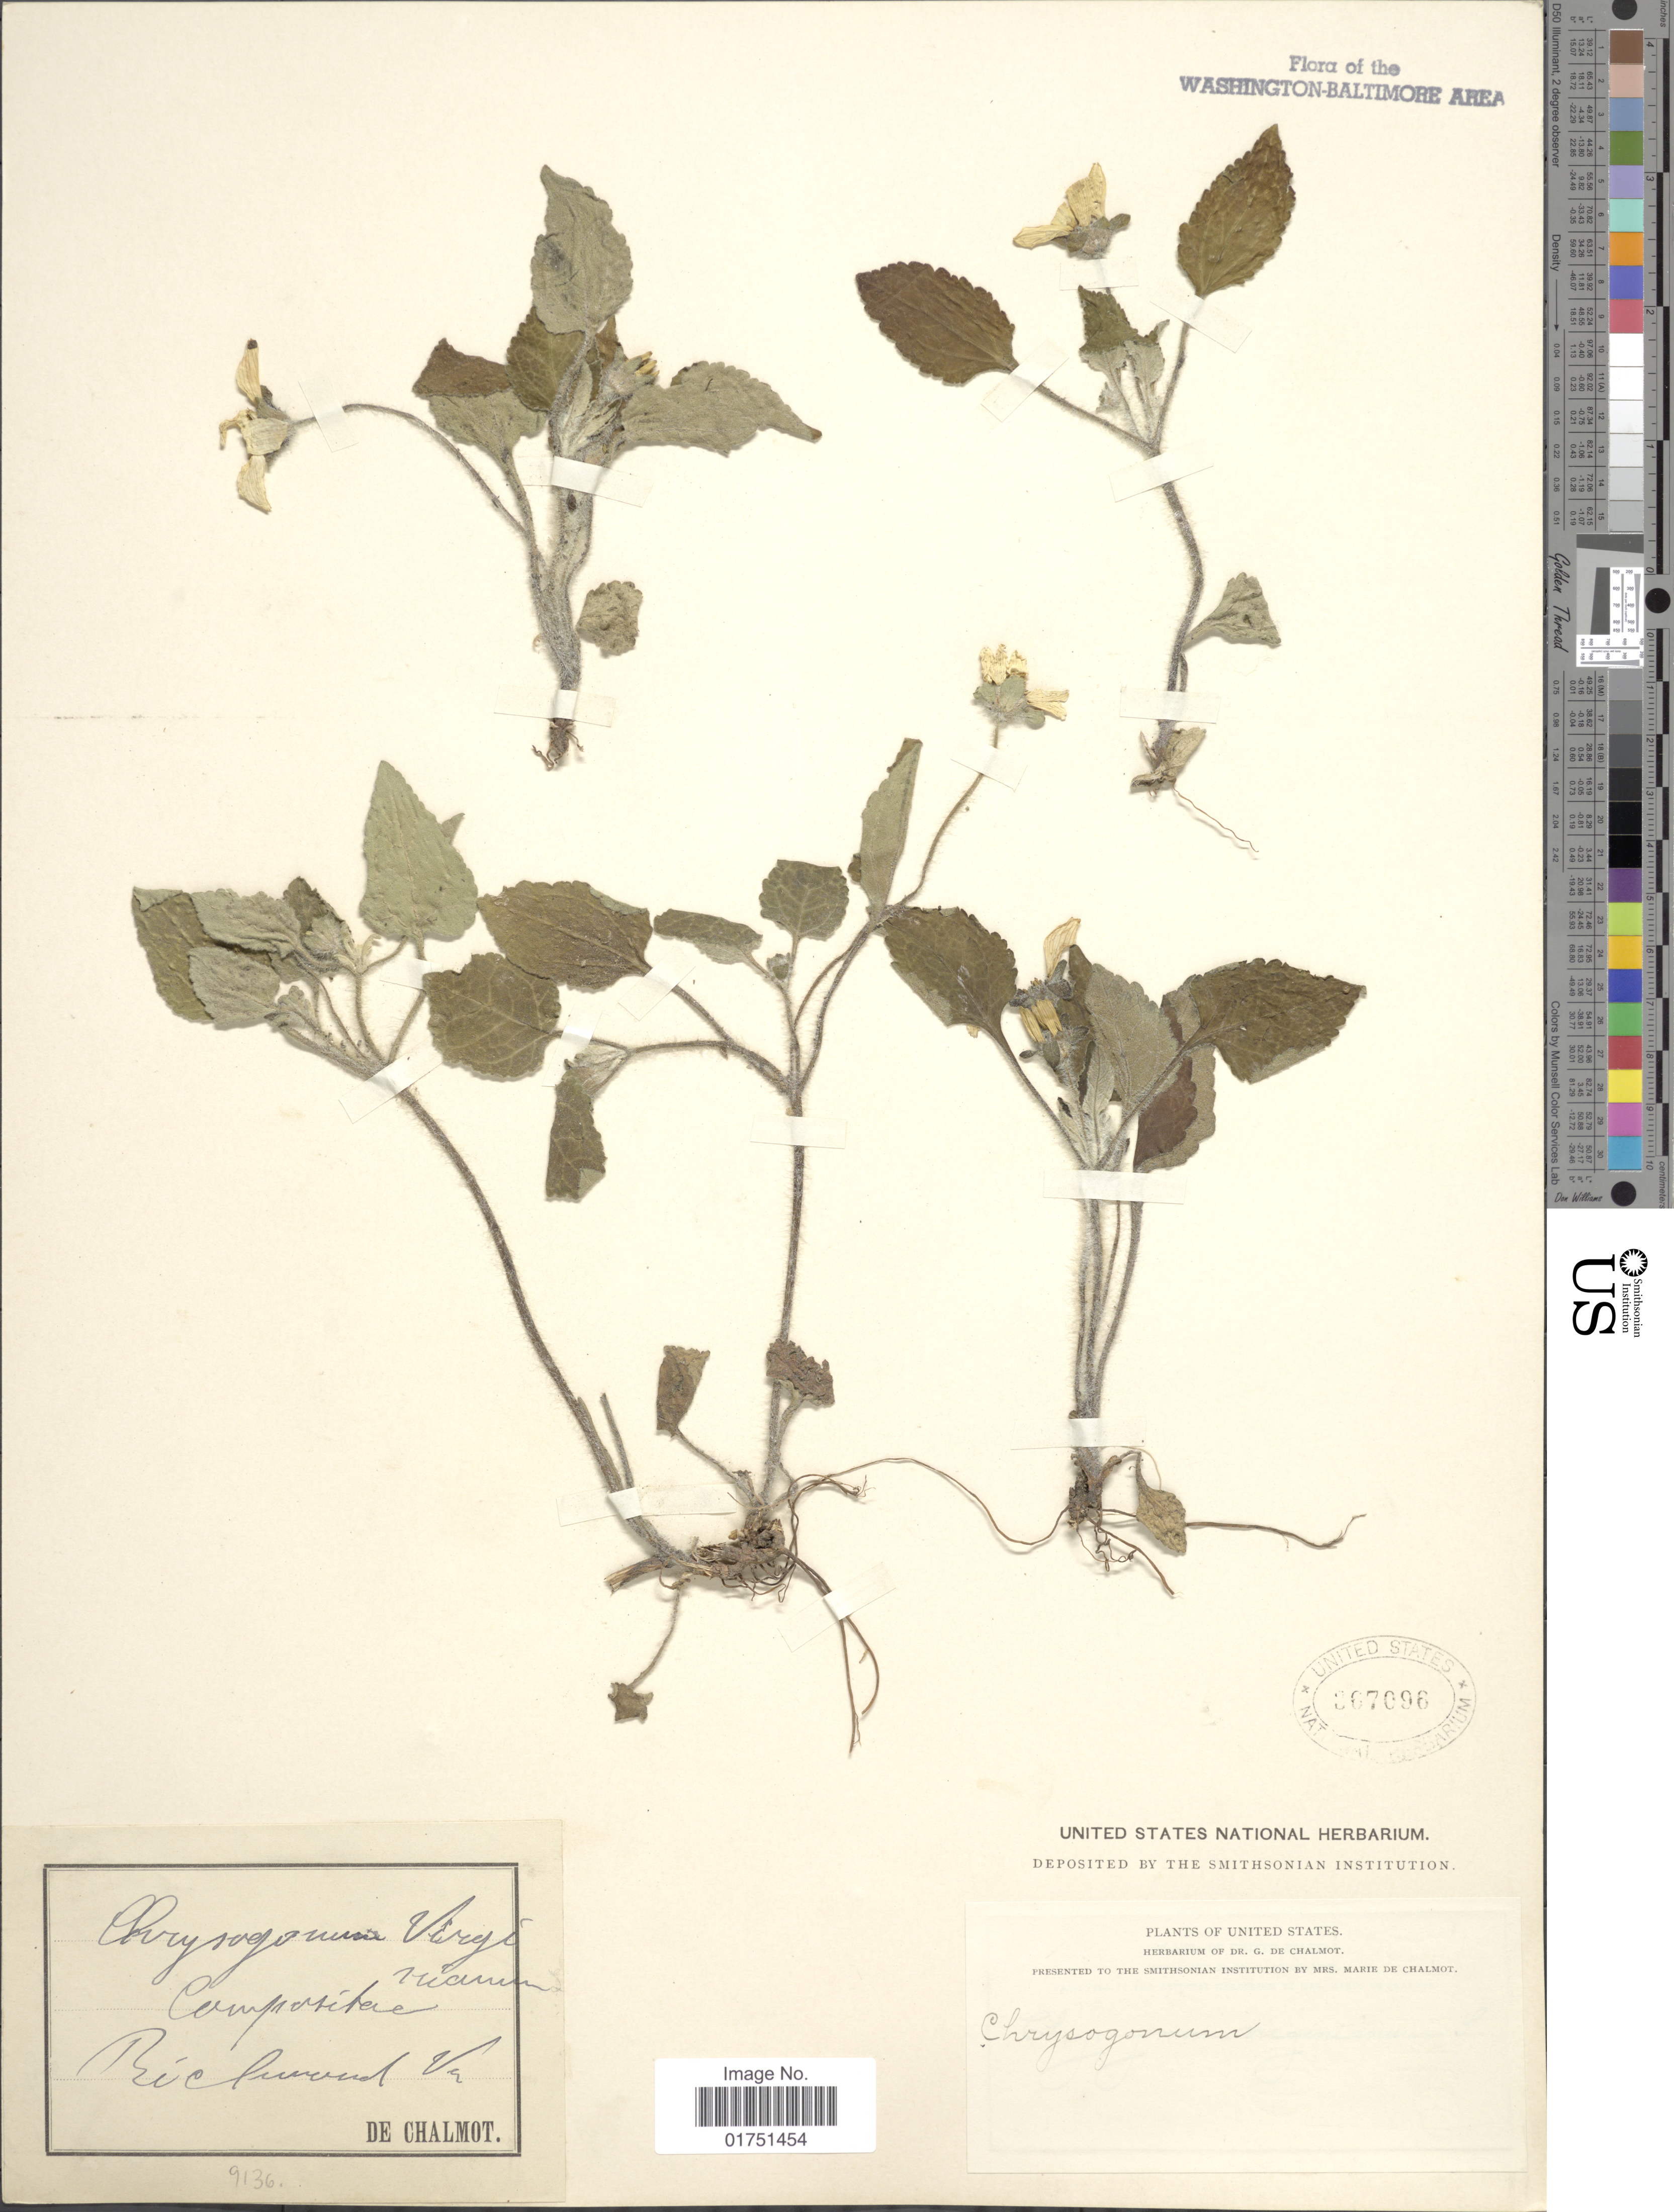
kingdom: Plantae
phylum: Tracheophyta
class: Magnoliopsida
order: Asterales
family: Asteraceae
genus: Chrysogonum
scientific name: Chrysogonum virginianum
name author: L.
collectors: G. de Chalmot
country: United States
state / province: Virginia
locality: Richmond, Va.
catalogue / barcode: US 367096